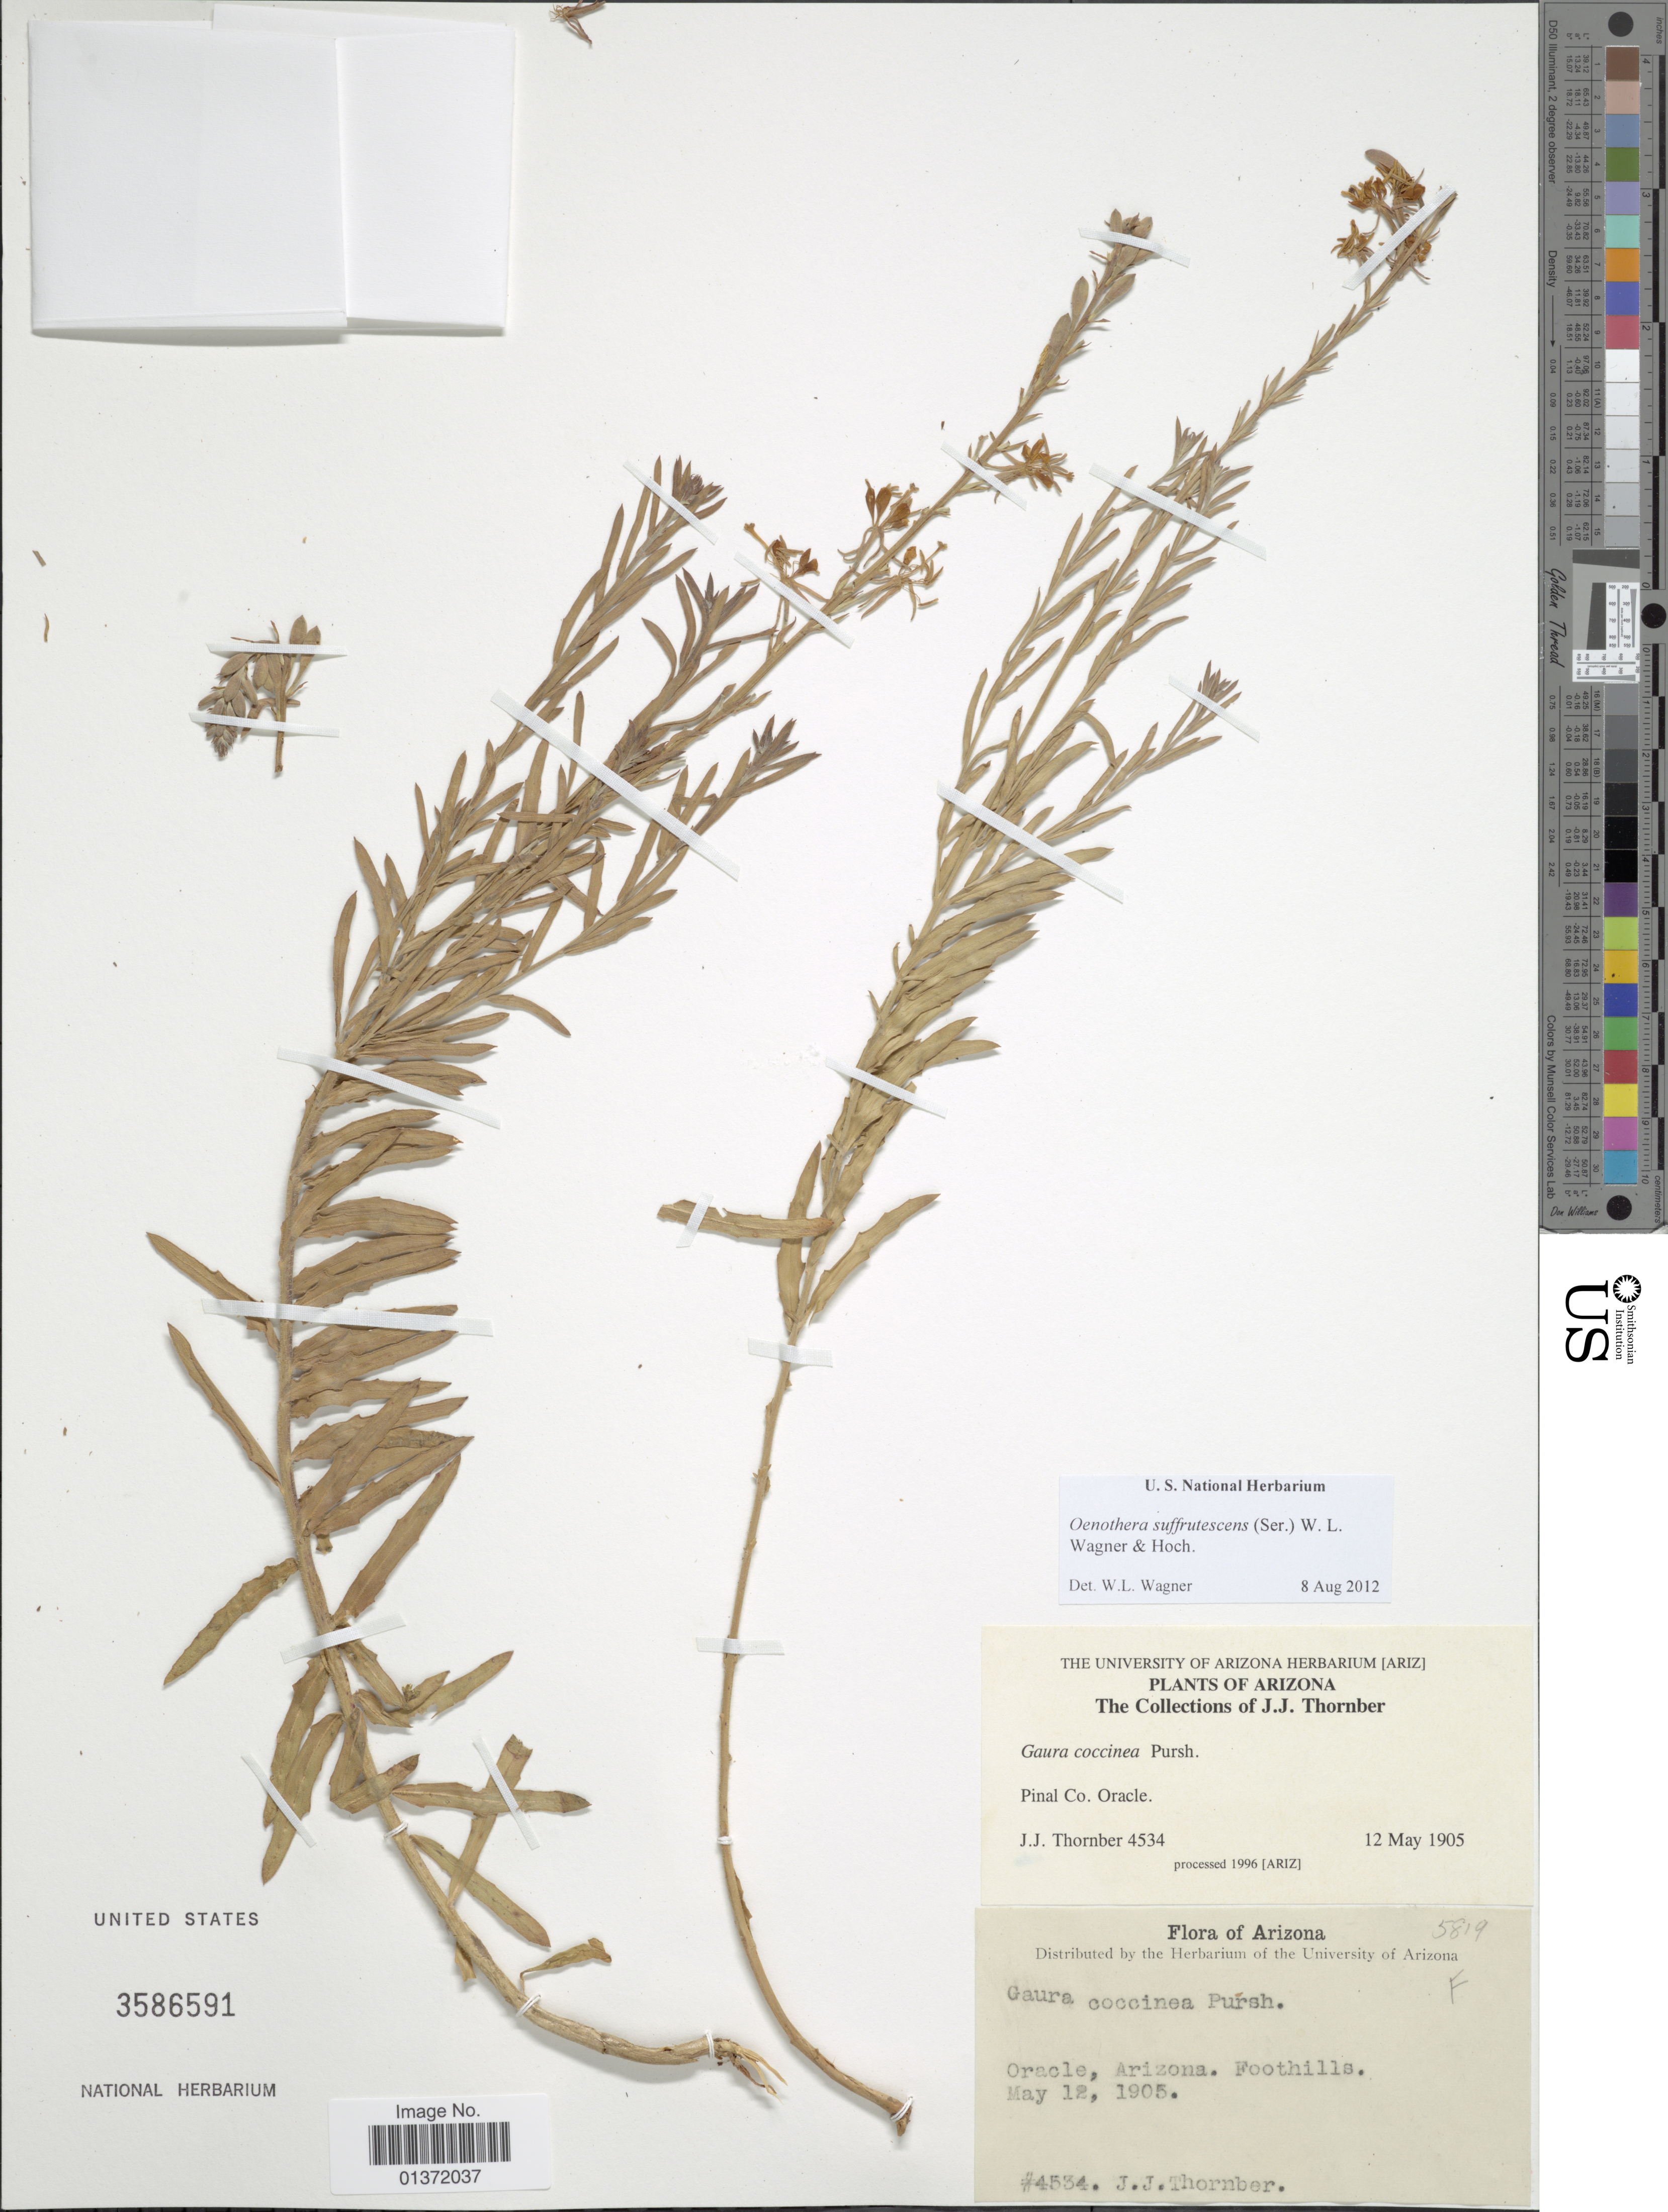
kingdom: Plantae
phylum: Tracheophyta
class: Magnoliopsida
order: Myrtales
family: Onagraceae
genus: Oenothera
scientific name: Oenothera suffrutescens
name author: (Ser.) W.L. Wagner & Hoch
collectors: J. Thornber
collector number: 4534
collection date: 1905-05-12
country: United States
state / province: Arizona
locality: Oracle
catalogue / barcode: US 3586591